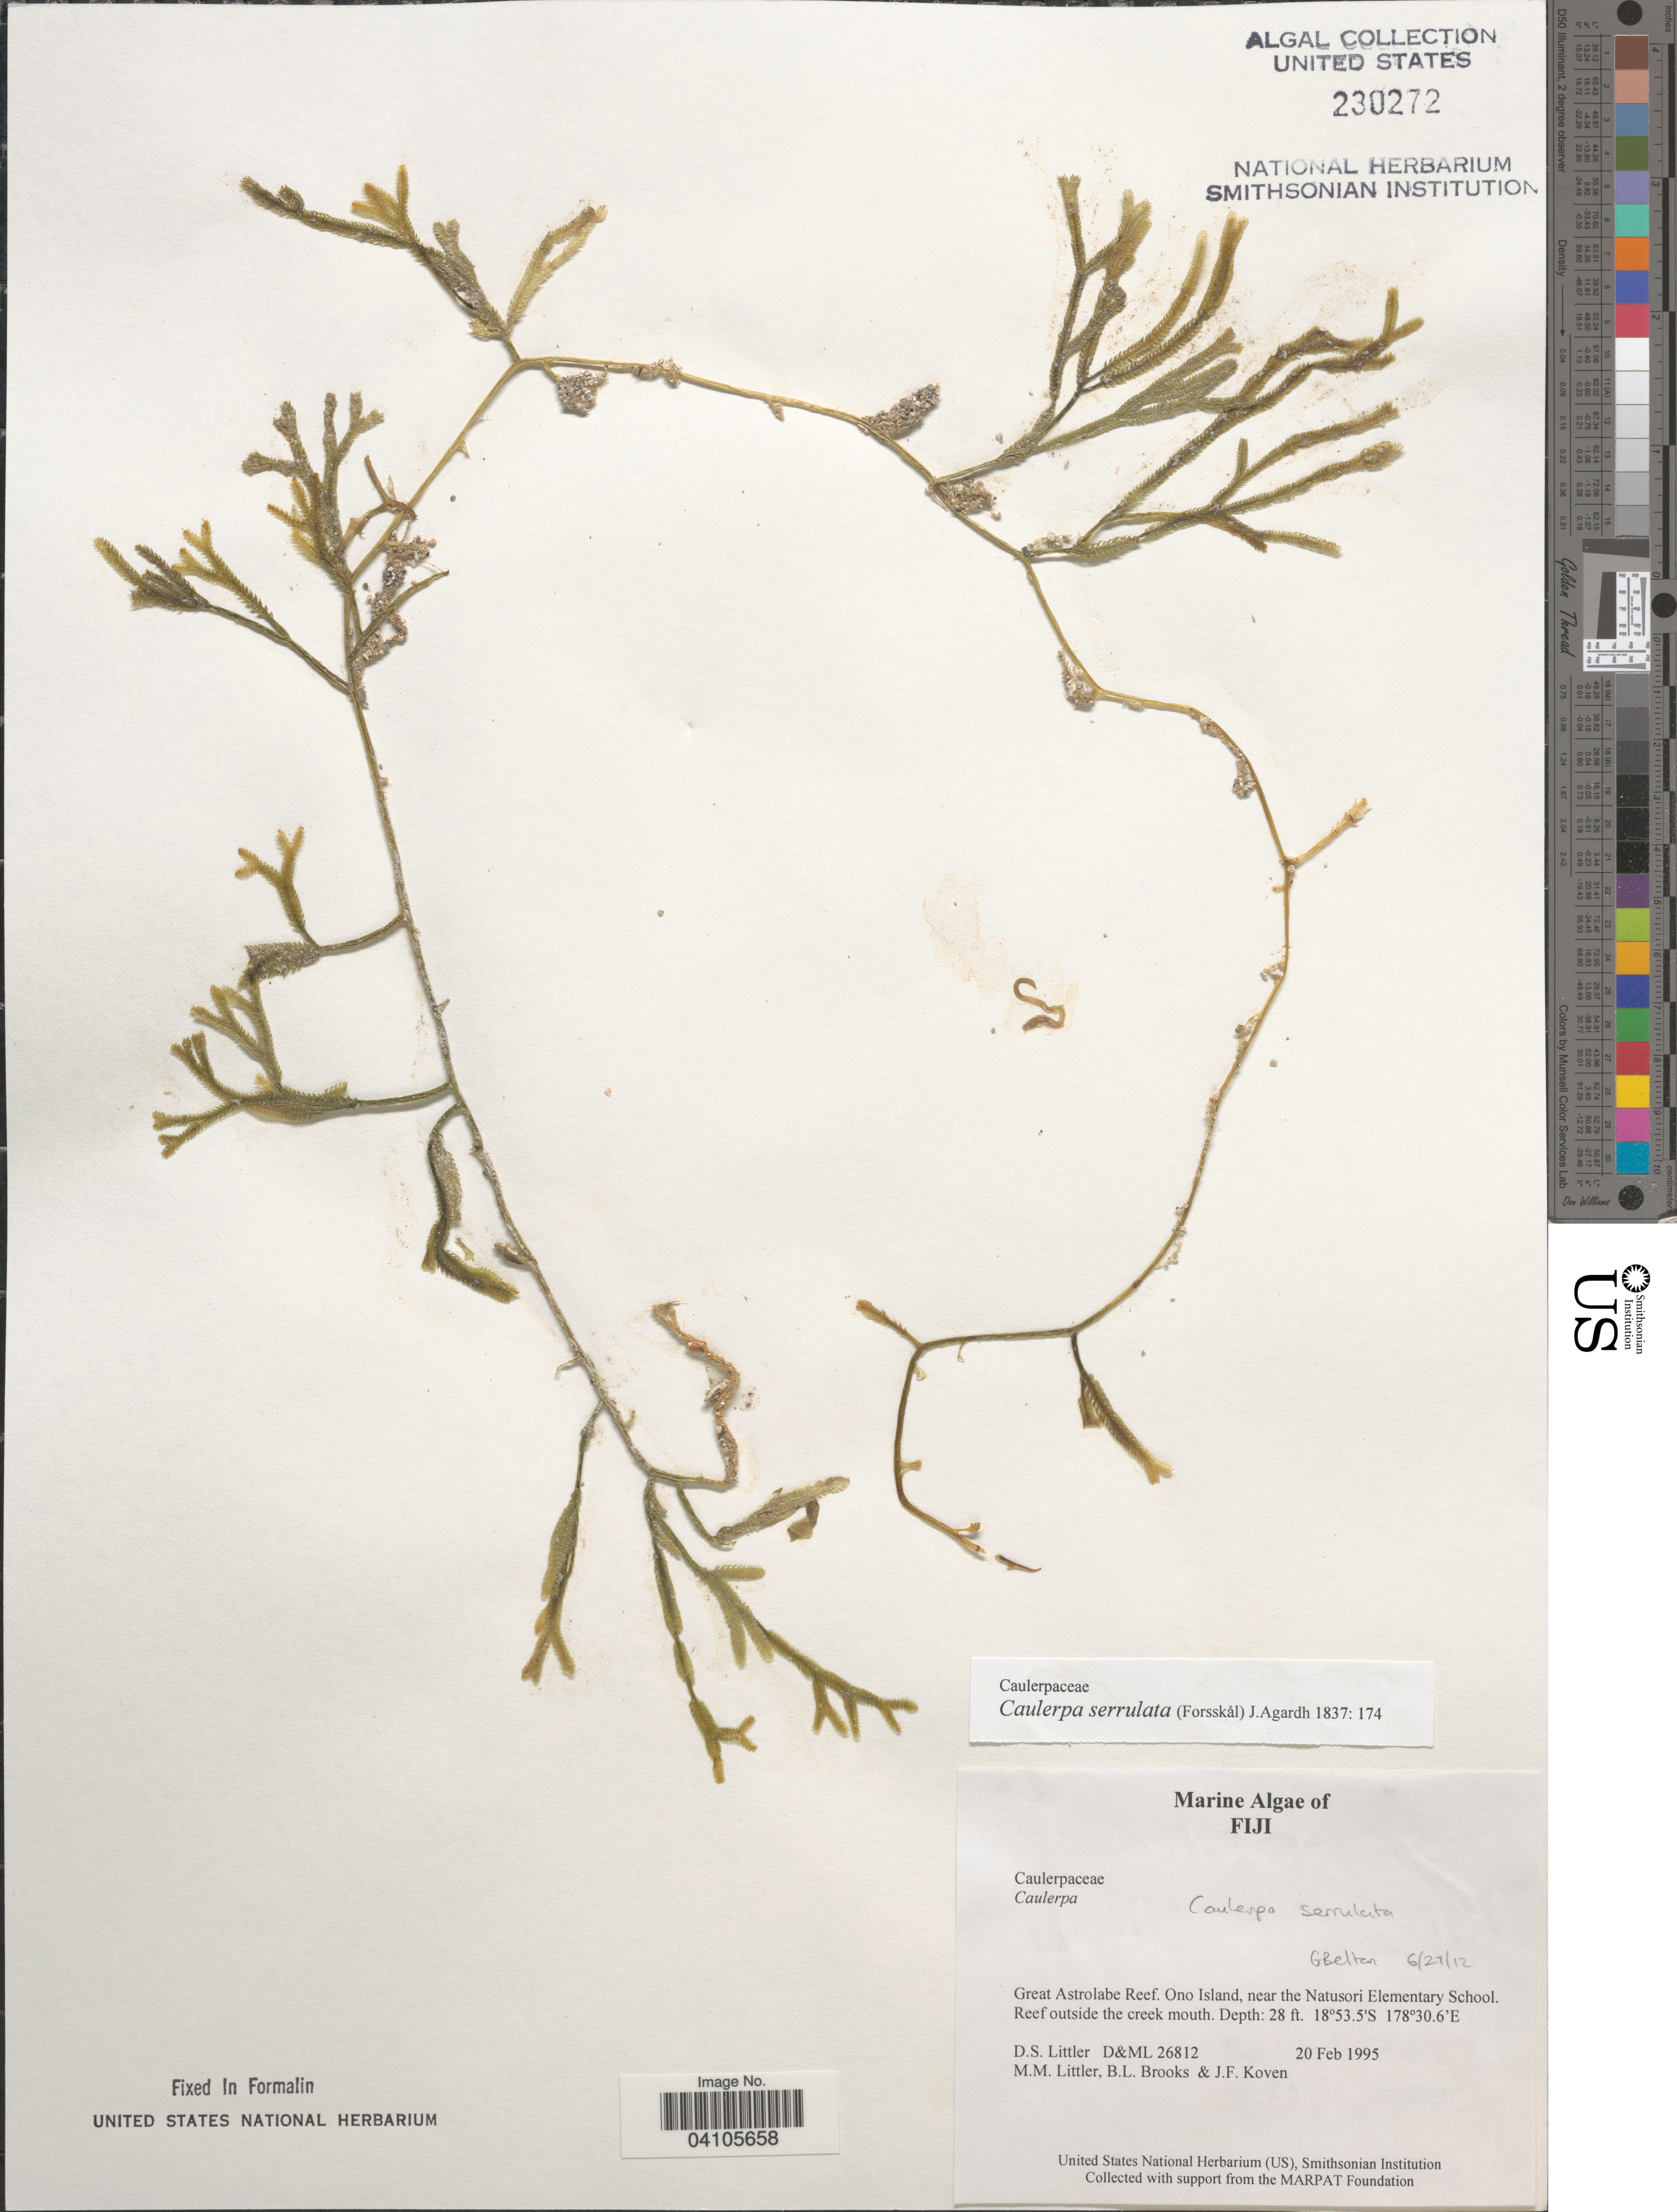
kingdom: Plantae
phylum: Chlorophyta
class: Ulvophyceae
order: Bryopsidales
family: Caulerpaceae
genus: Caulerpa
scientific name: Caulerpa serrulata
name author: (Forssk.) J. Agardh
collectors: D. S. Littler, B. Brooks & J. Koven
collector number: D&ML 26812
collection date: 1995-02-20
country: Fiji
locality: Great Astrolabe Reef. Ono Island, near the Naturosi Elementary School. Reef outside the creek mouth.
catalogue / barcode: US 230272